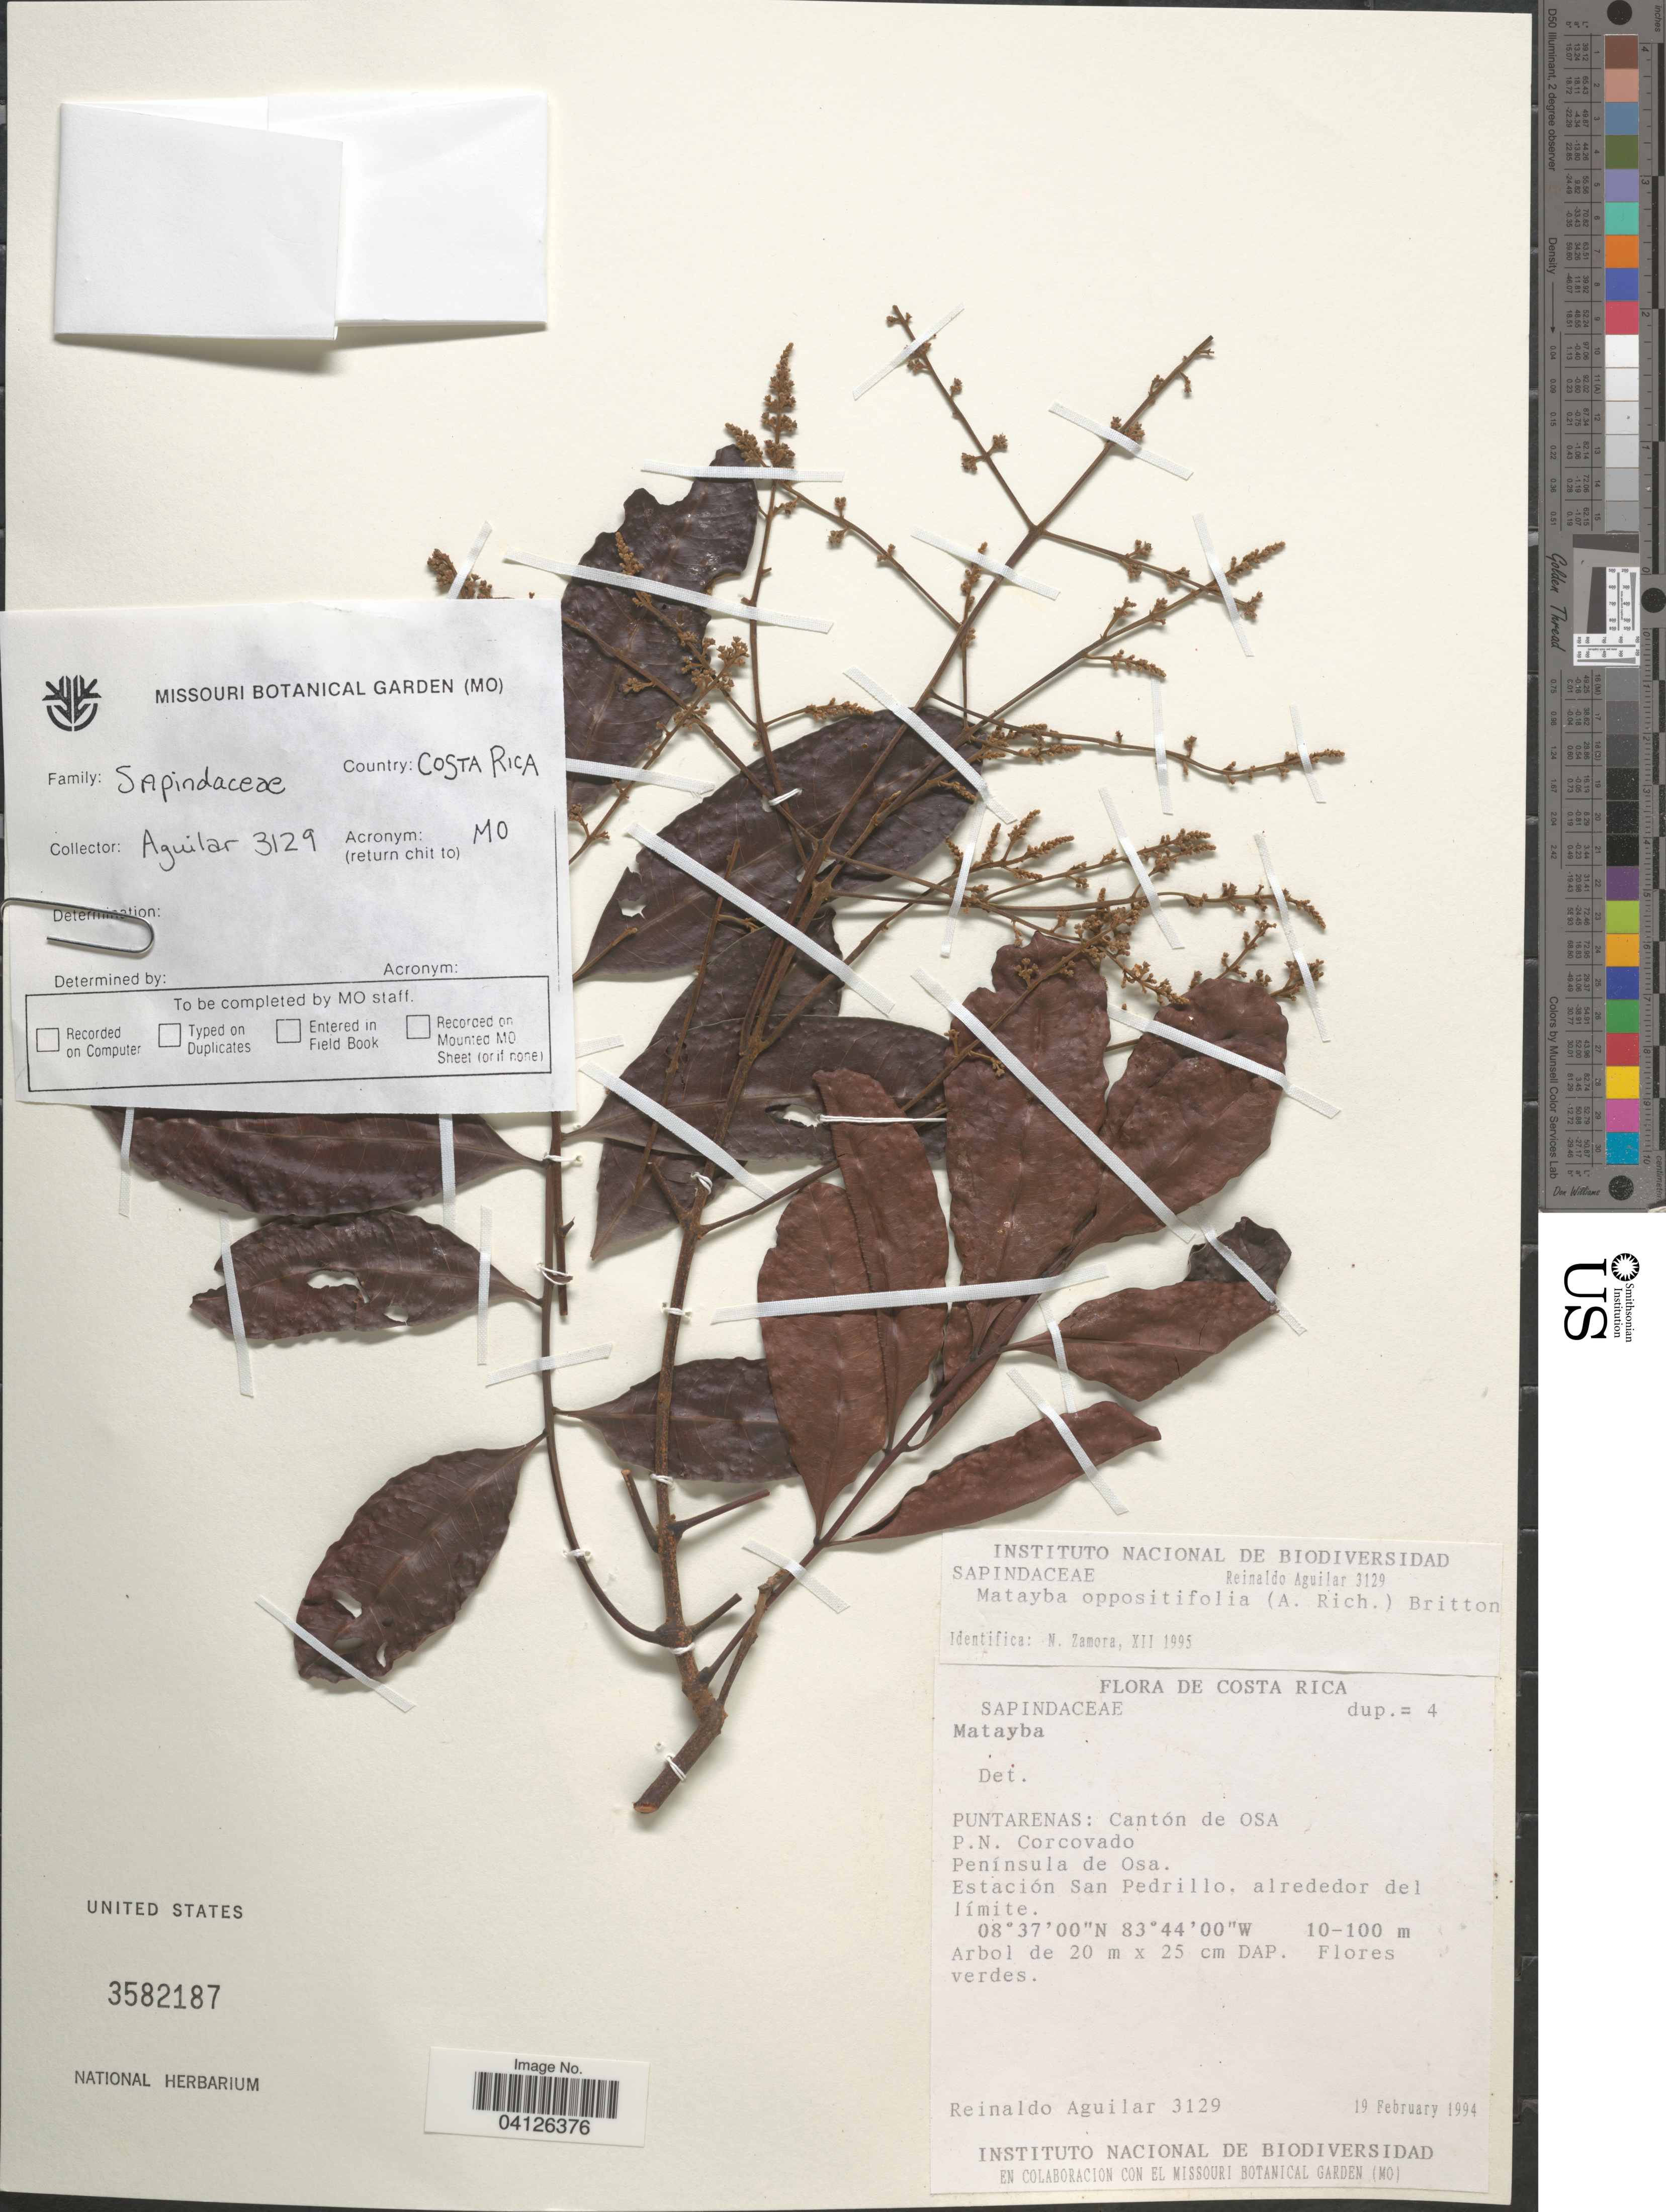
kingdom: Plantae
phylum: Tracheophyta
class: Magnoliopsida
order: Sapindales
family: Sapindaceae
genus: Matayba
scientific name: Matayba oppositifolia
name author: (A. Rich.) Britton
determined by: Acevedo-Rodriguez, P., (US), Smithsonian Institution - National Museum of Natural History (UNITED STATES)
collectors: R. Aguilar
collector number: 3129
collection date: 1994-02-19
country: Costa Rica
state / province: Puntarenas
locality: Cantón de Osa. P.N. Corcovado. Península de Osa. Estación San Pedrillo, alrededor del límite.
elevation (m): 10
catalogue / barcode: US 3582187